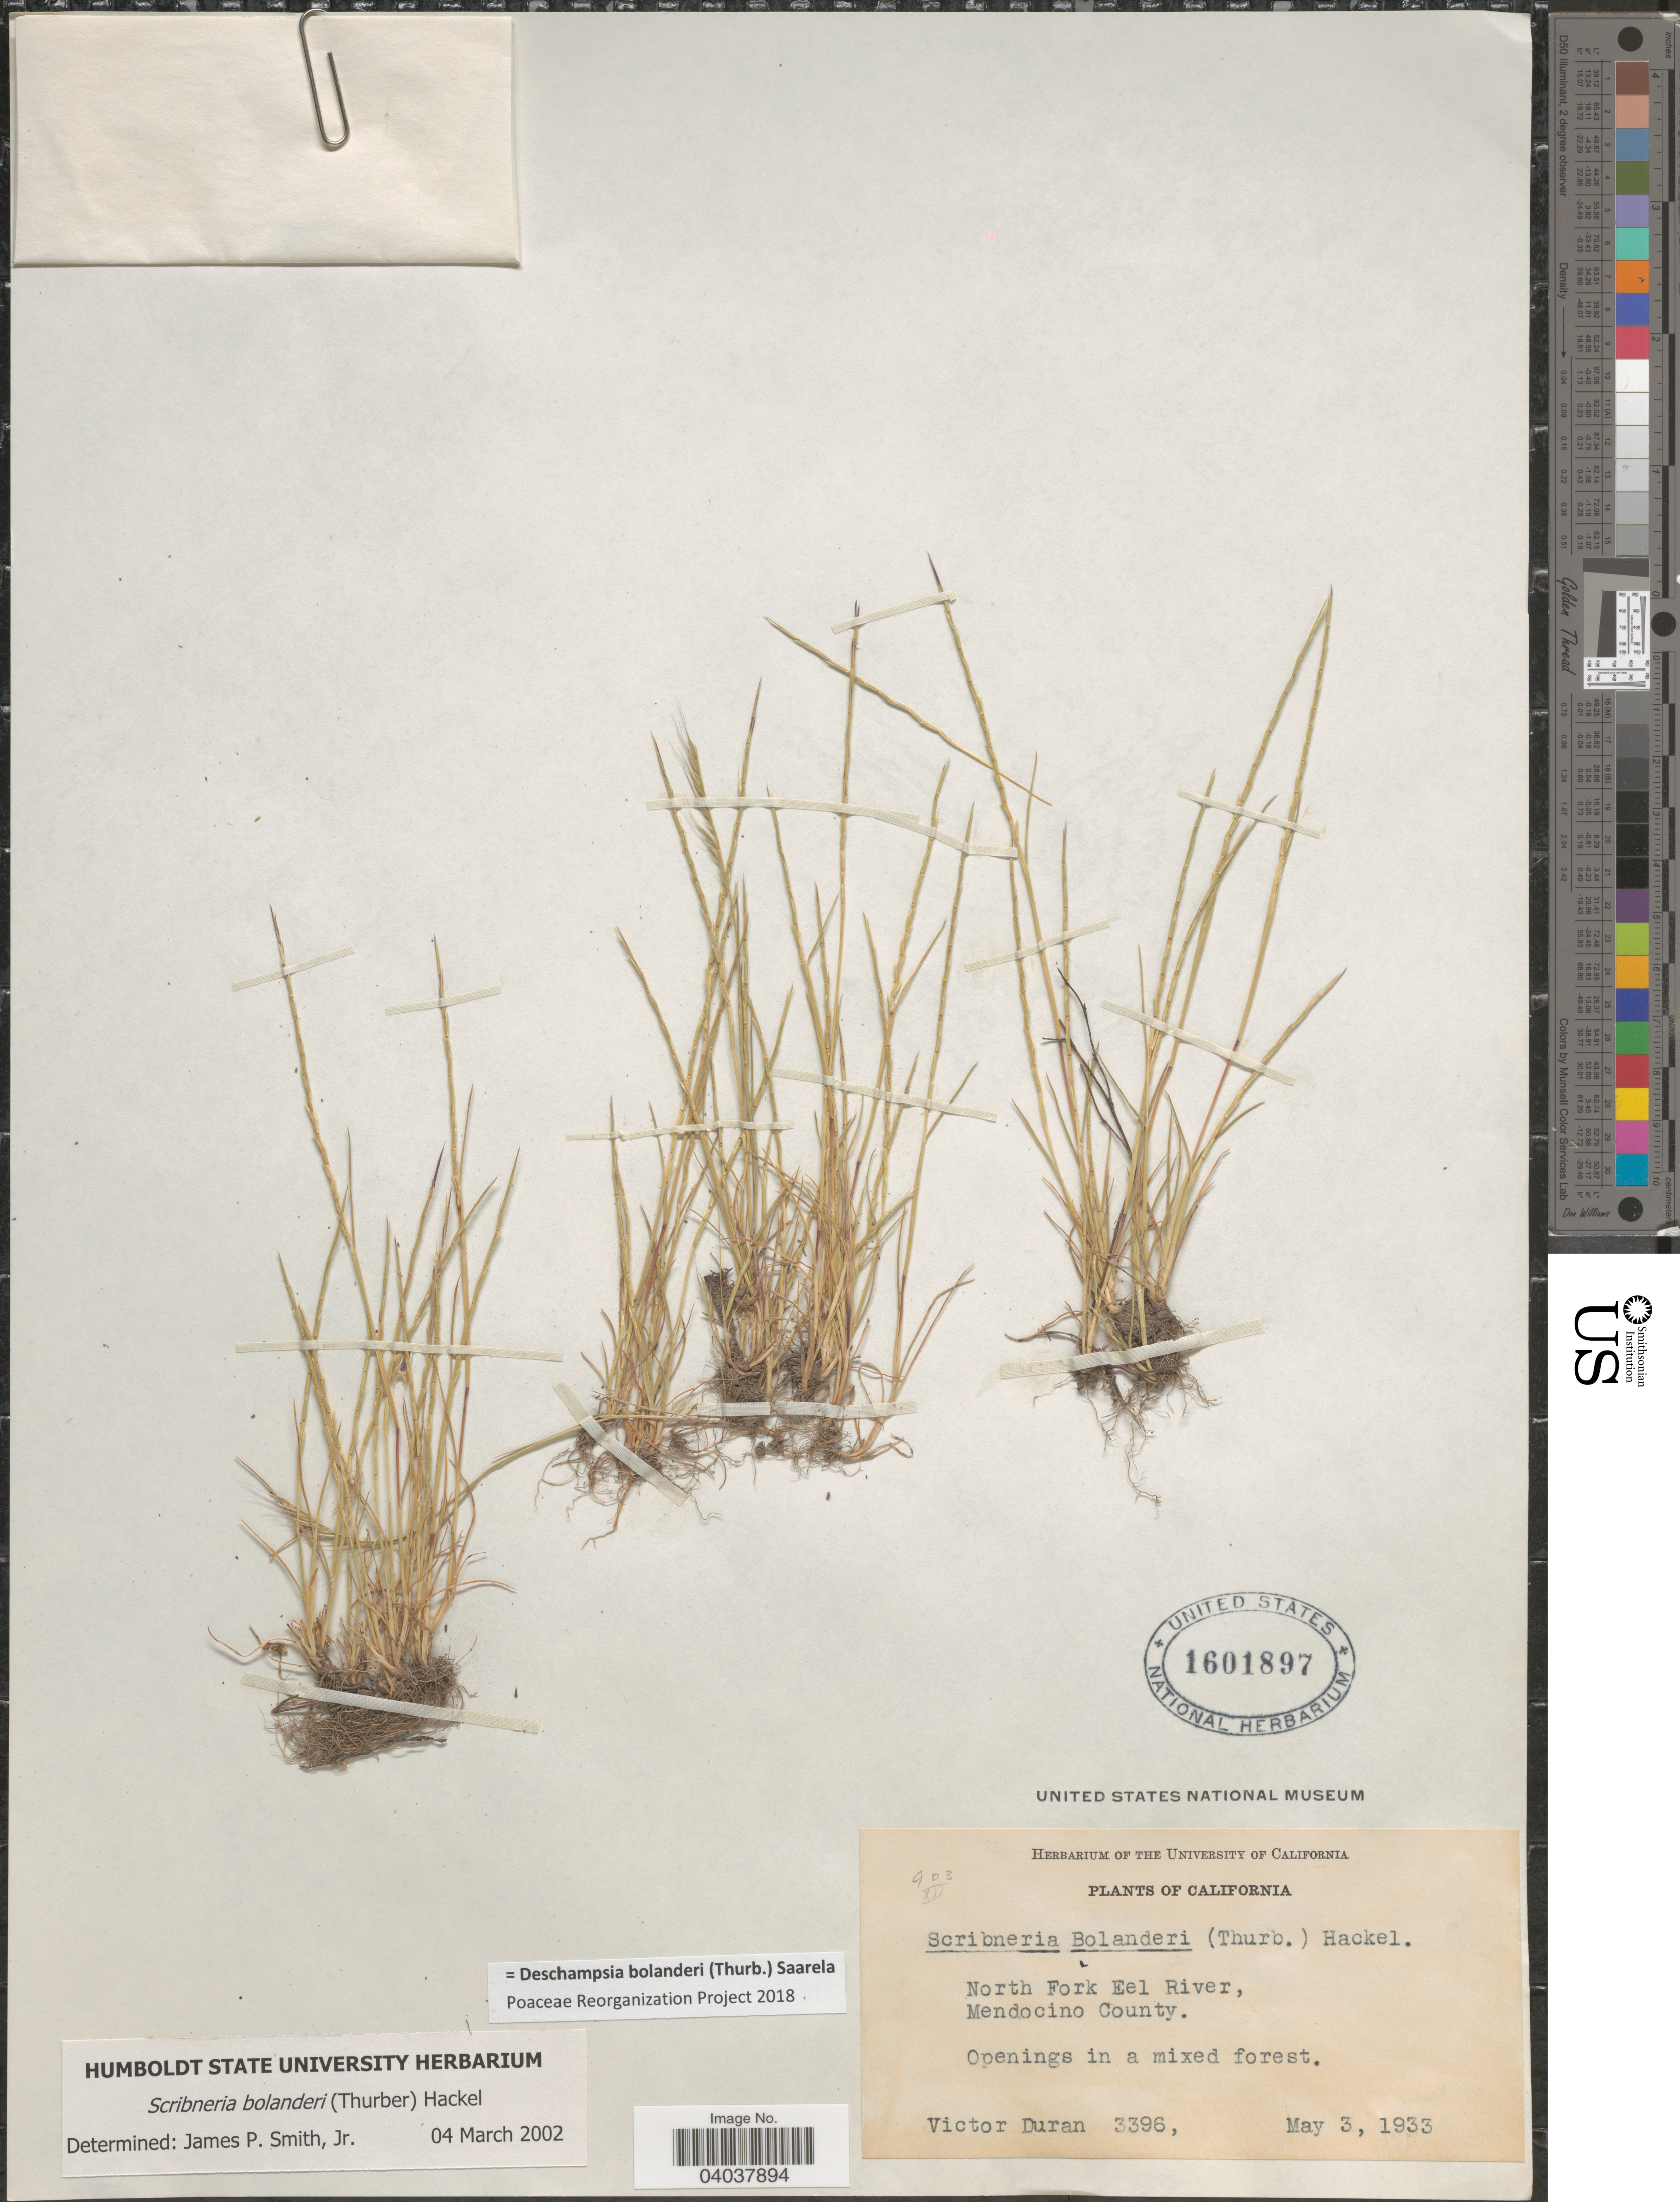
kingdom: Plantae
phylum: Tracheophyta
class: Liliopsida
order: Poales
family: Poaceae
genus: Deschampsia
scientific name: Deschampsia bolanderi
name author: (Thurb.) Saarela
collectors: V. Duran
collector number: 3396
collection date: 1933-05-03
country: United States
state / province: California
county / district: Mendocino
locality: North Fork Eel River, Mendocino County.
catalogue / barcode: US 1601897